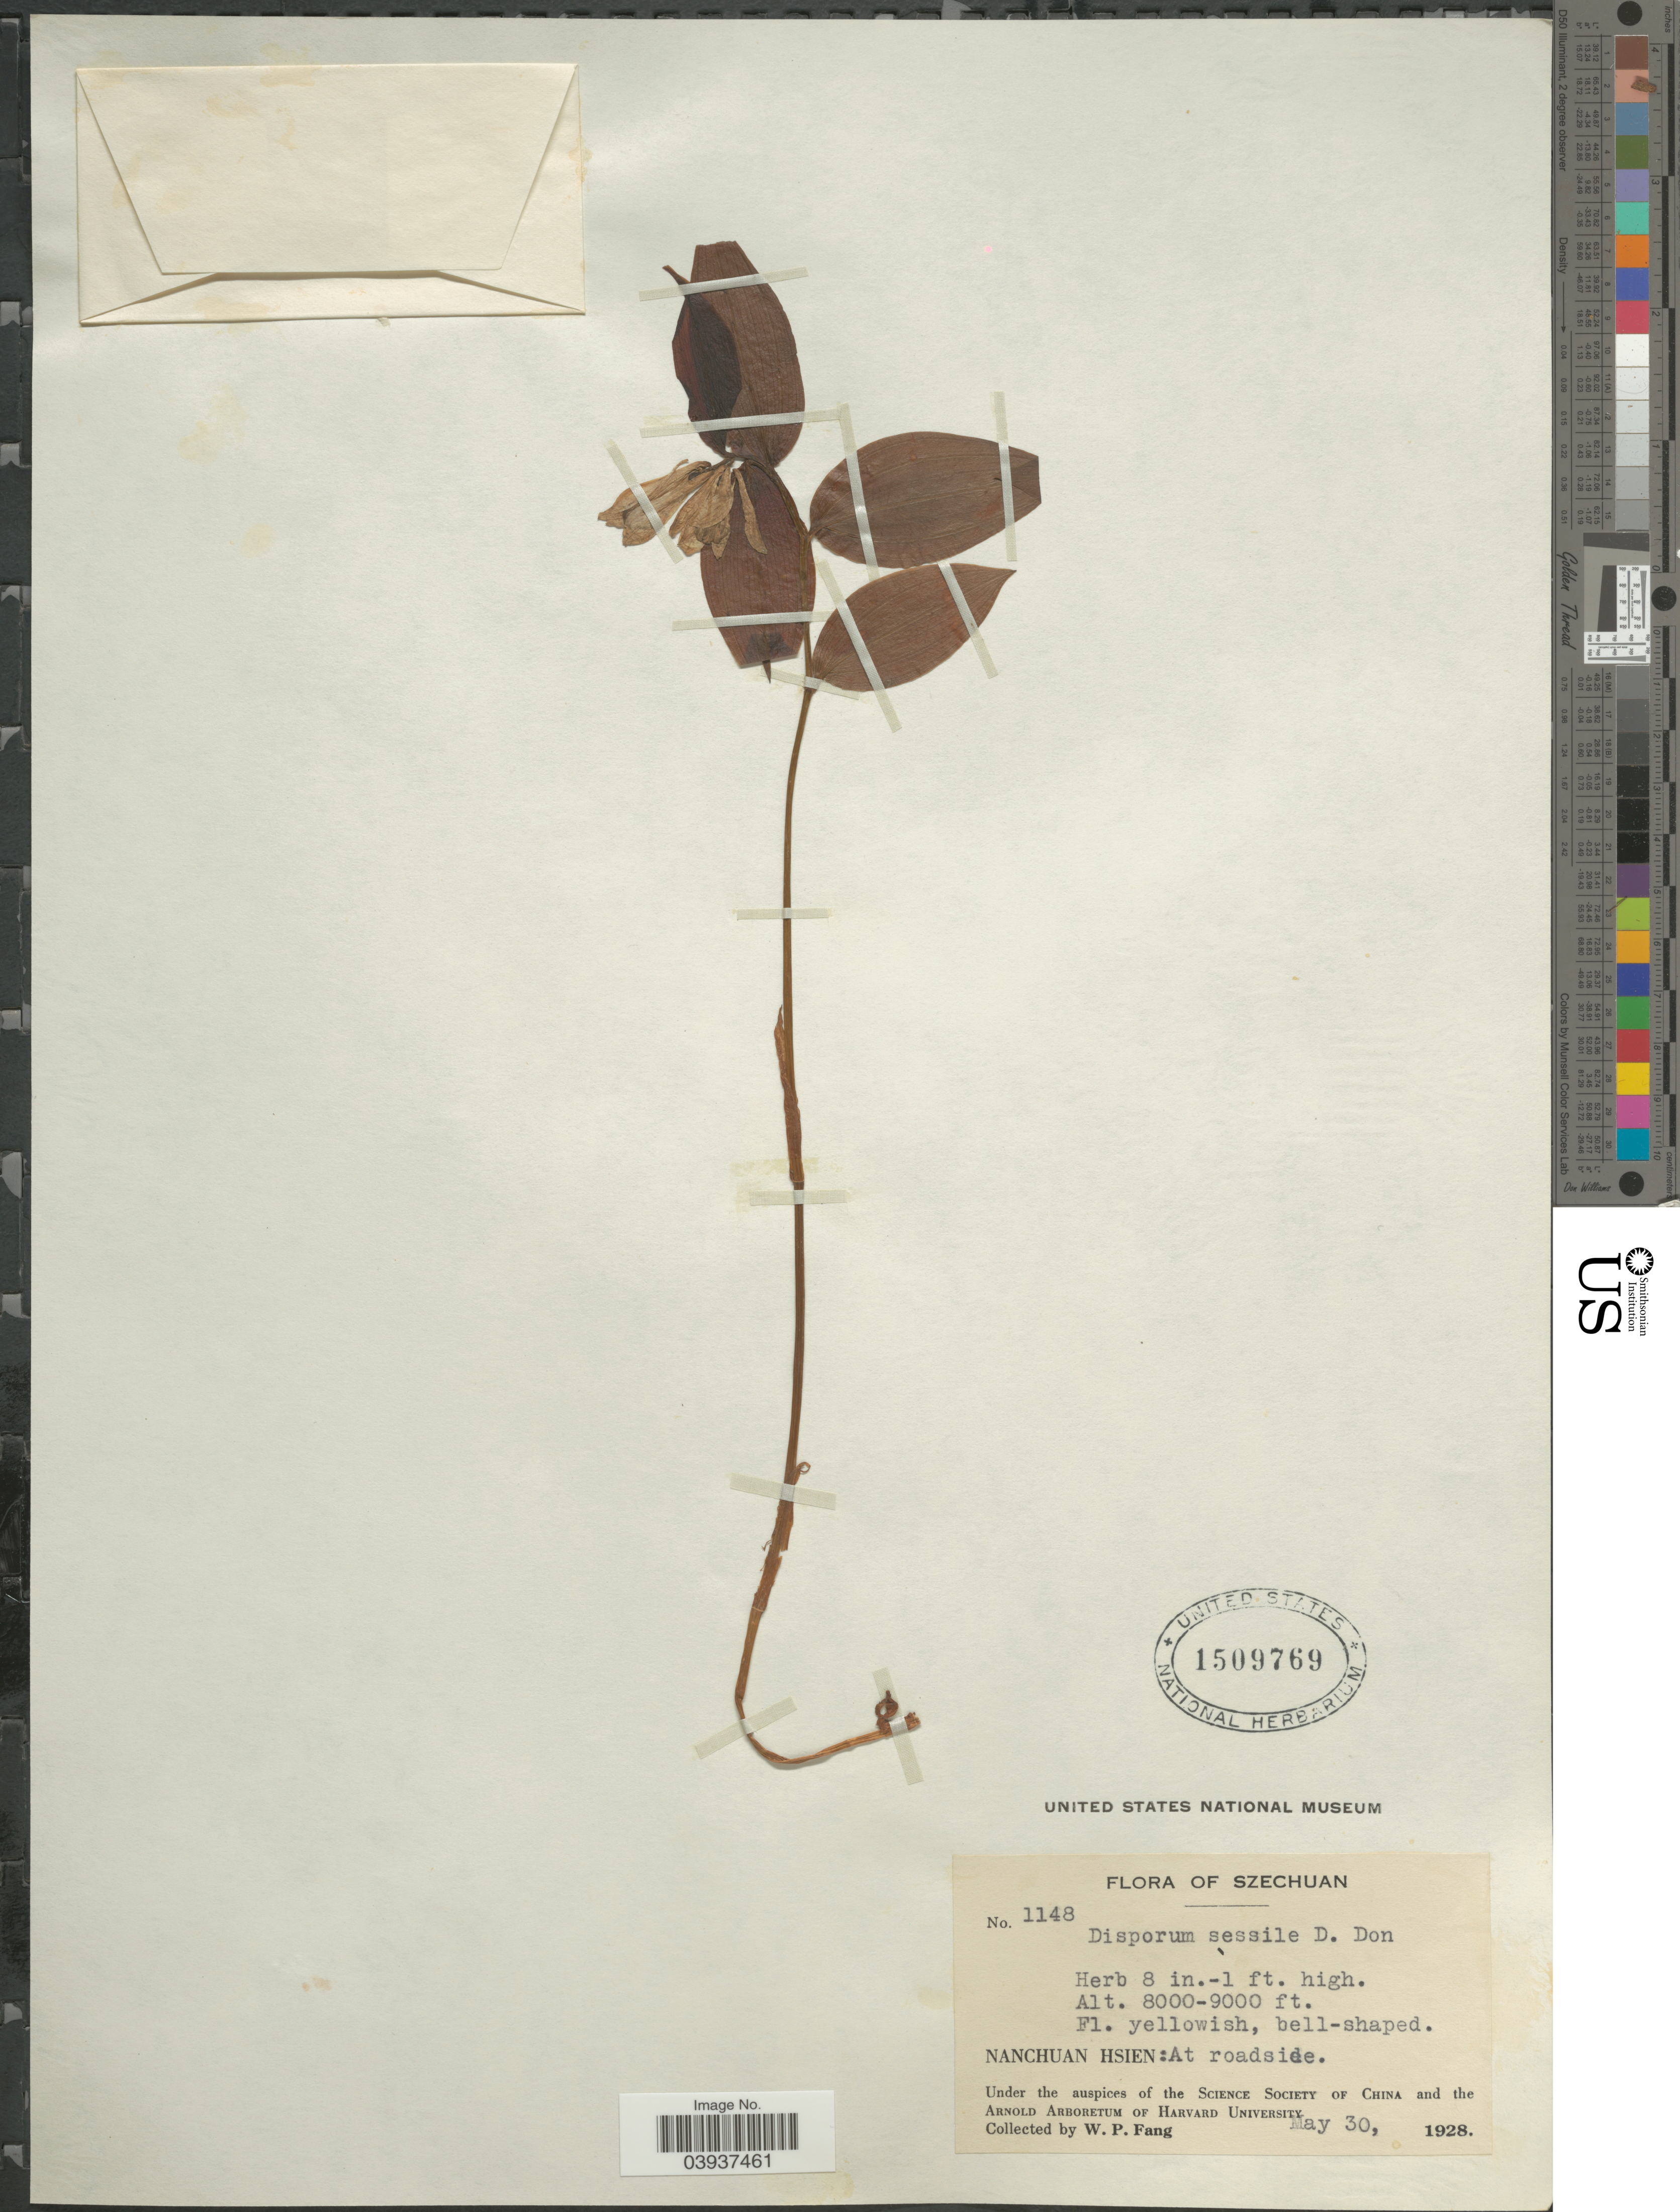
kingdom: Plantae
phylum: Tracheophyta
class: Liliopsida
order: Liliales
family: Colchicaceae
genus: Disporum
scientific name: Disporum sessile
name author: D. Don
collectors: W. P. Fang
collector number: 1148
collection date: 1928-05-30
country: China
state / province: Sichuan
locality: Szechuan. Nanchuan Hsien: At roadside.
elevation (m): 2438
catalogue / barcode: US 1509769